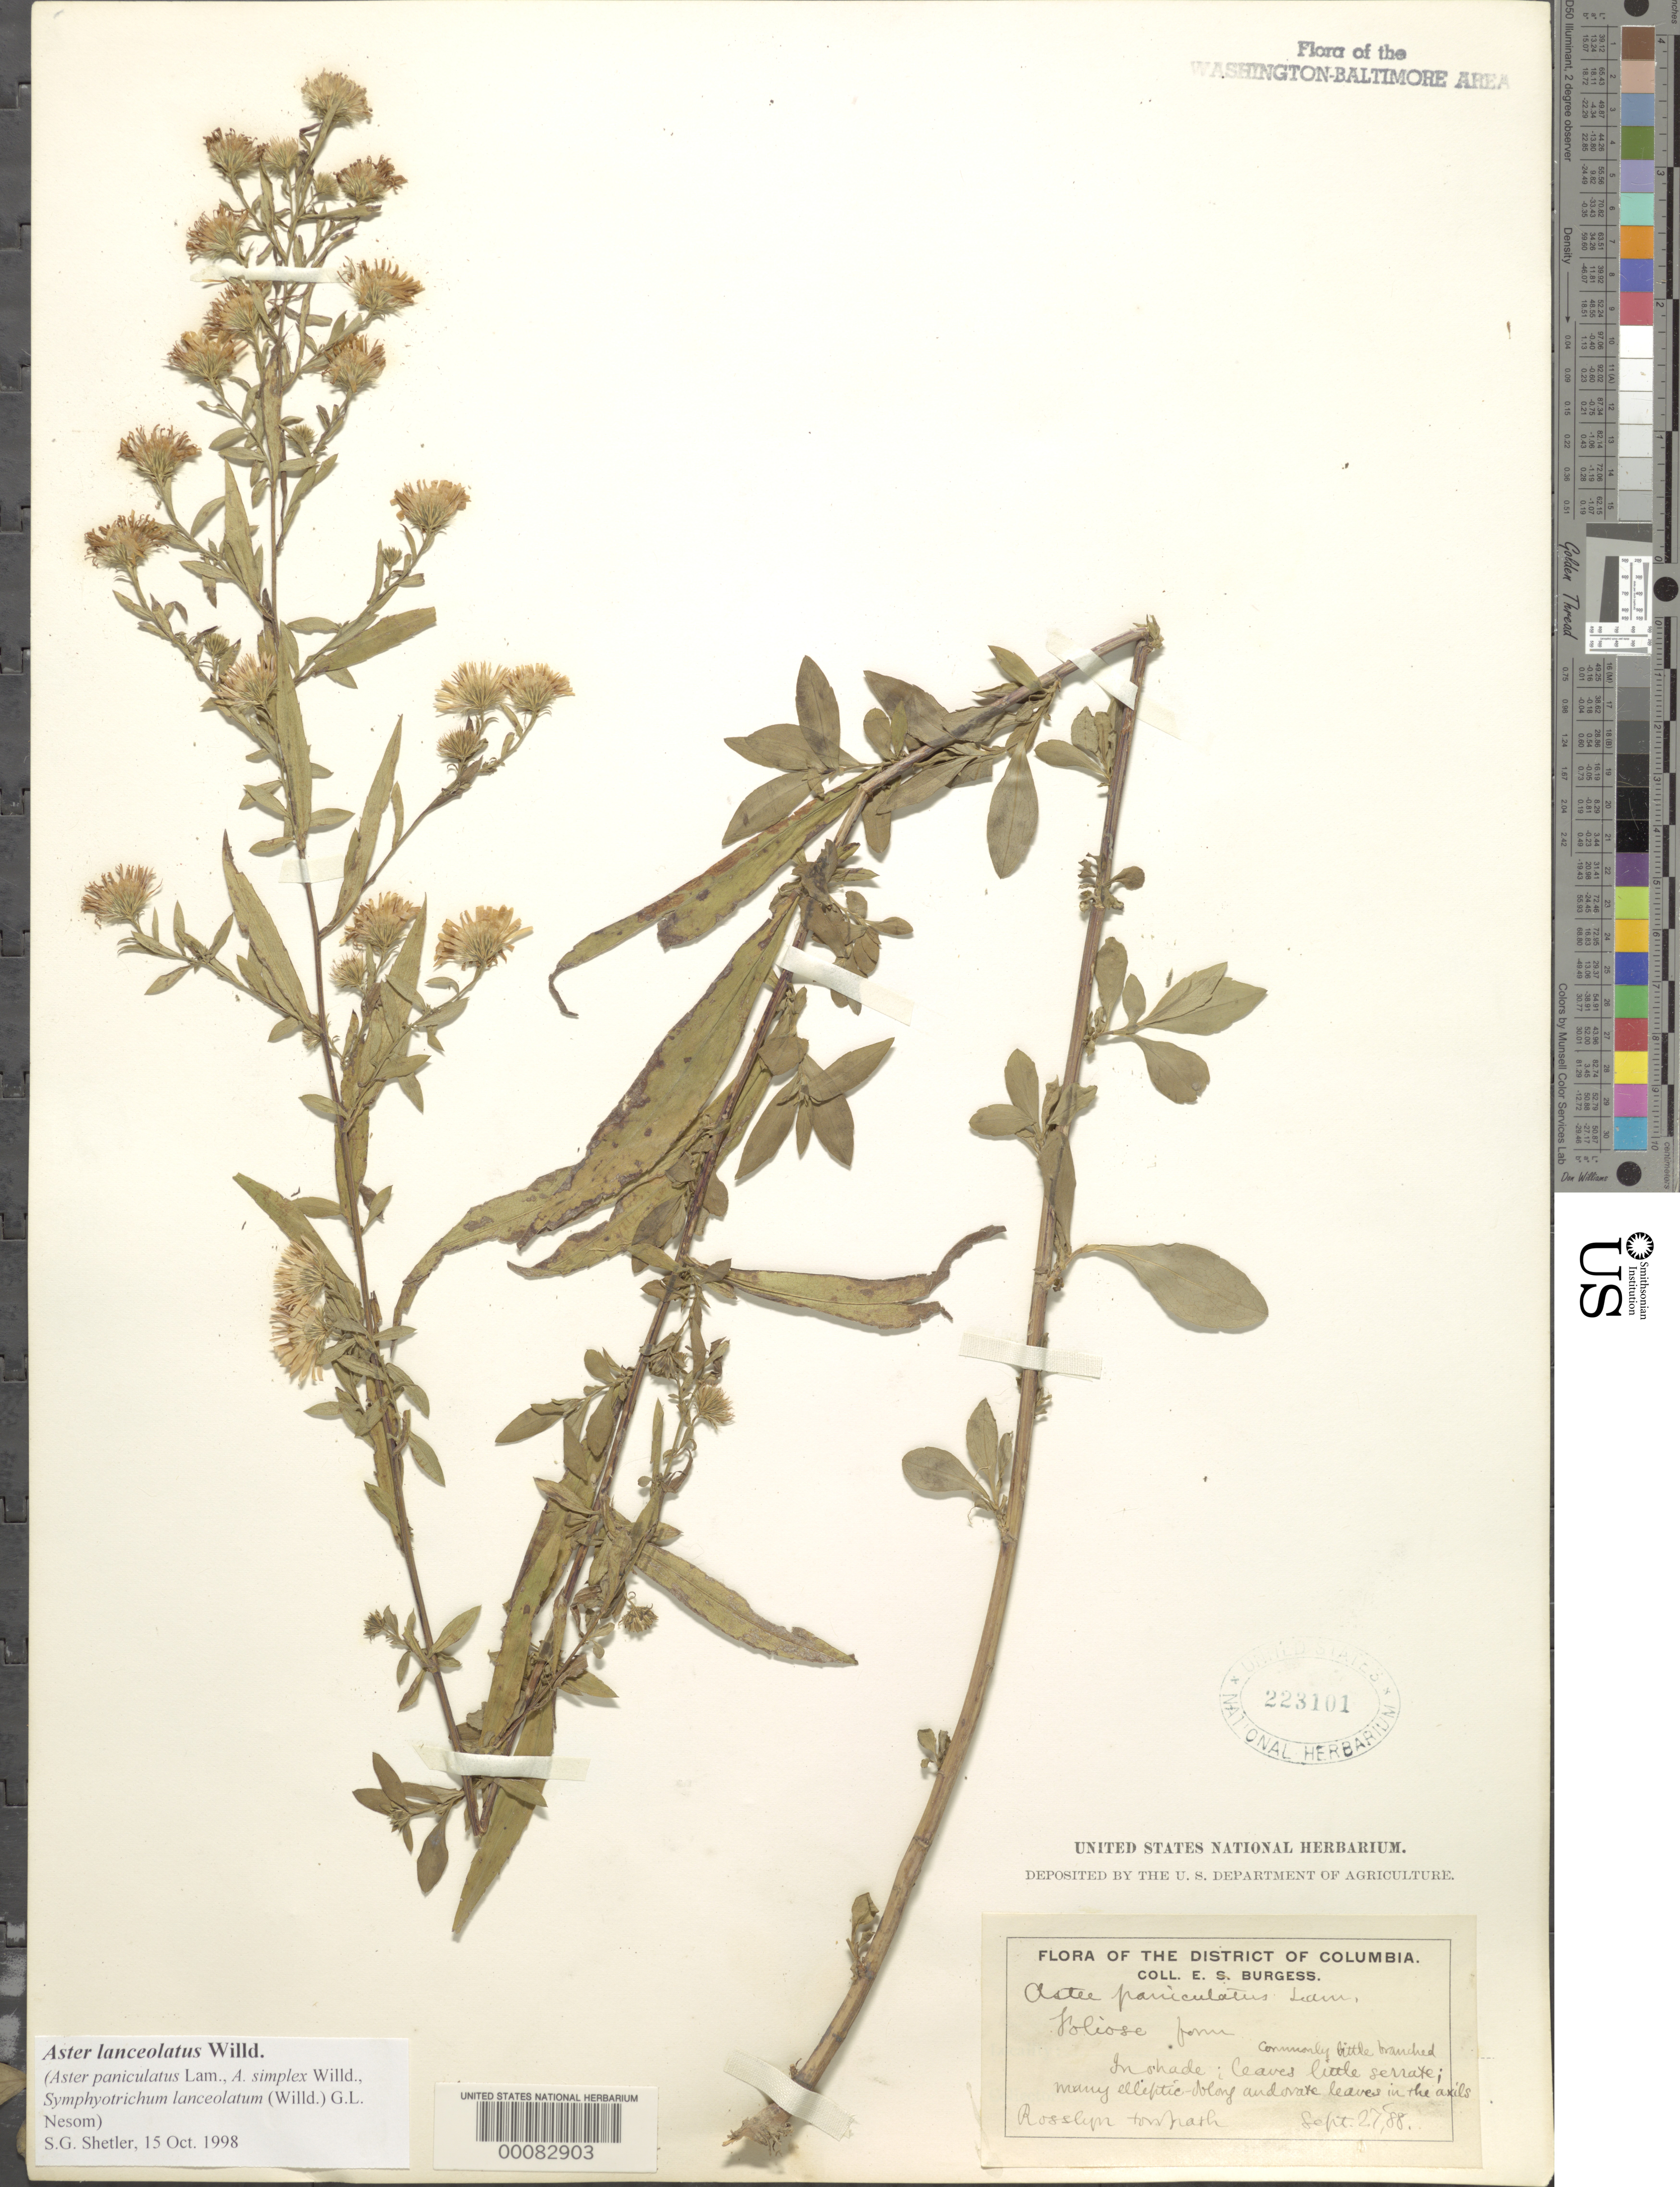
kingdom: Plantae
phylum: Tracheophyta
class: Magnoliopsida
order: Asterales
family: Asteraceae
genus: Symphyotrichum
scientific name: Symphyotrichum lanceolatum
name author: (Willd.) G.L. Nesom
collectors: E. Burgess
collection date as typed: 27 Sep 1888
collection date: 1888-09-27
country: United States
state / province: Virginia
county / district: Arlington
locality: Rosslyn Towpath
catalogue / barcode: US 223101